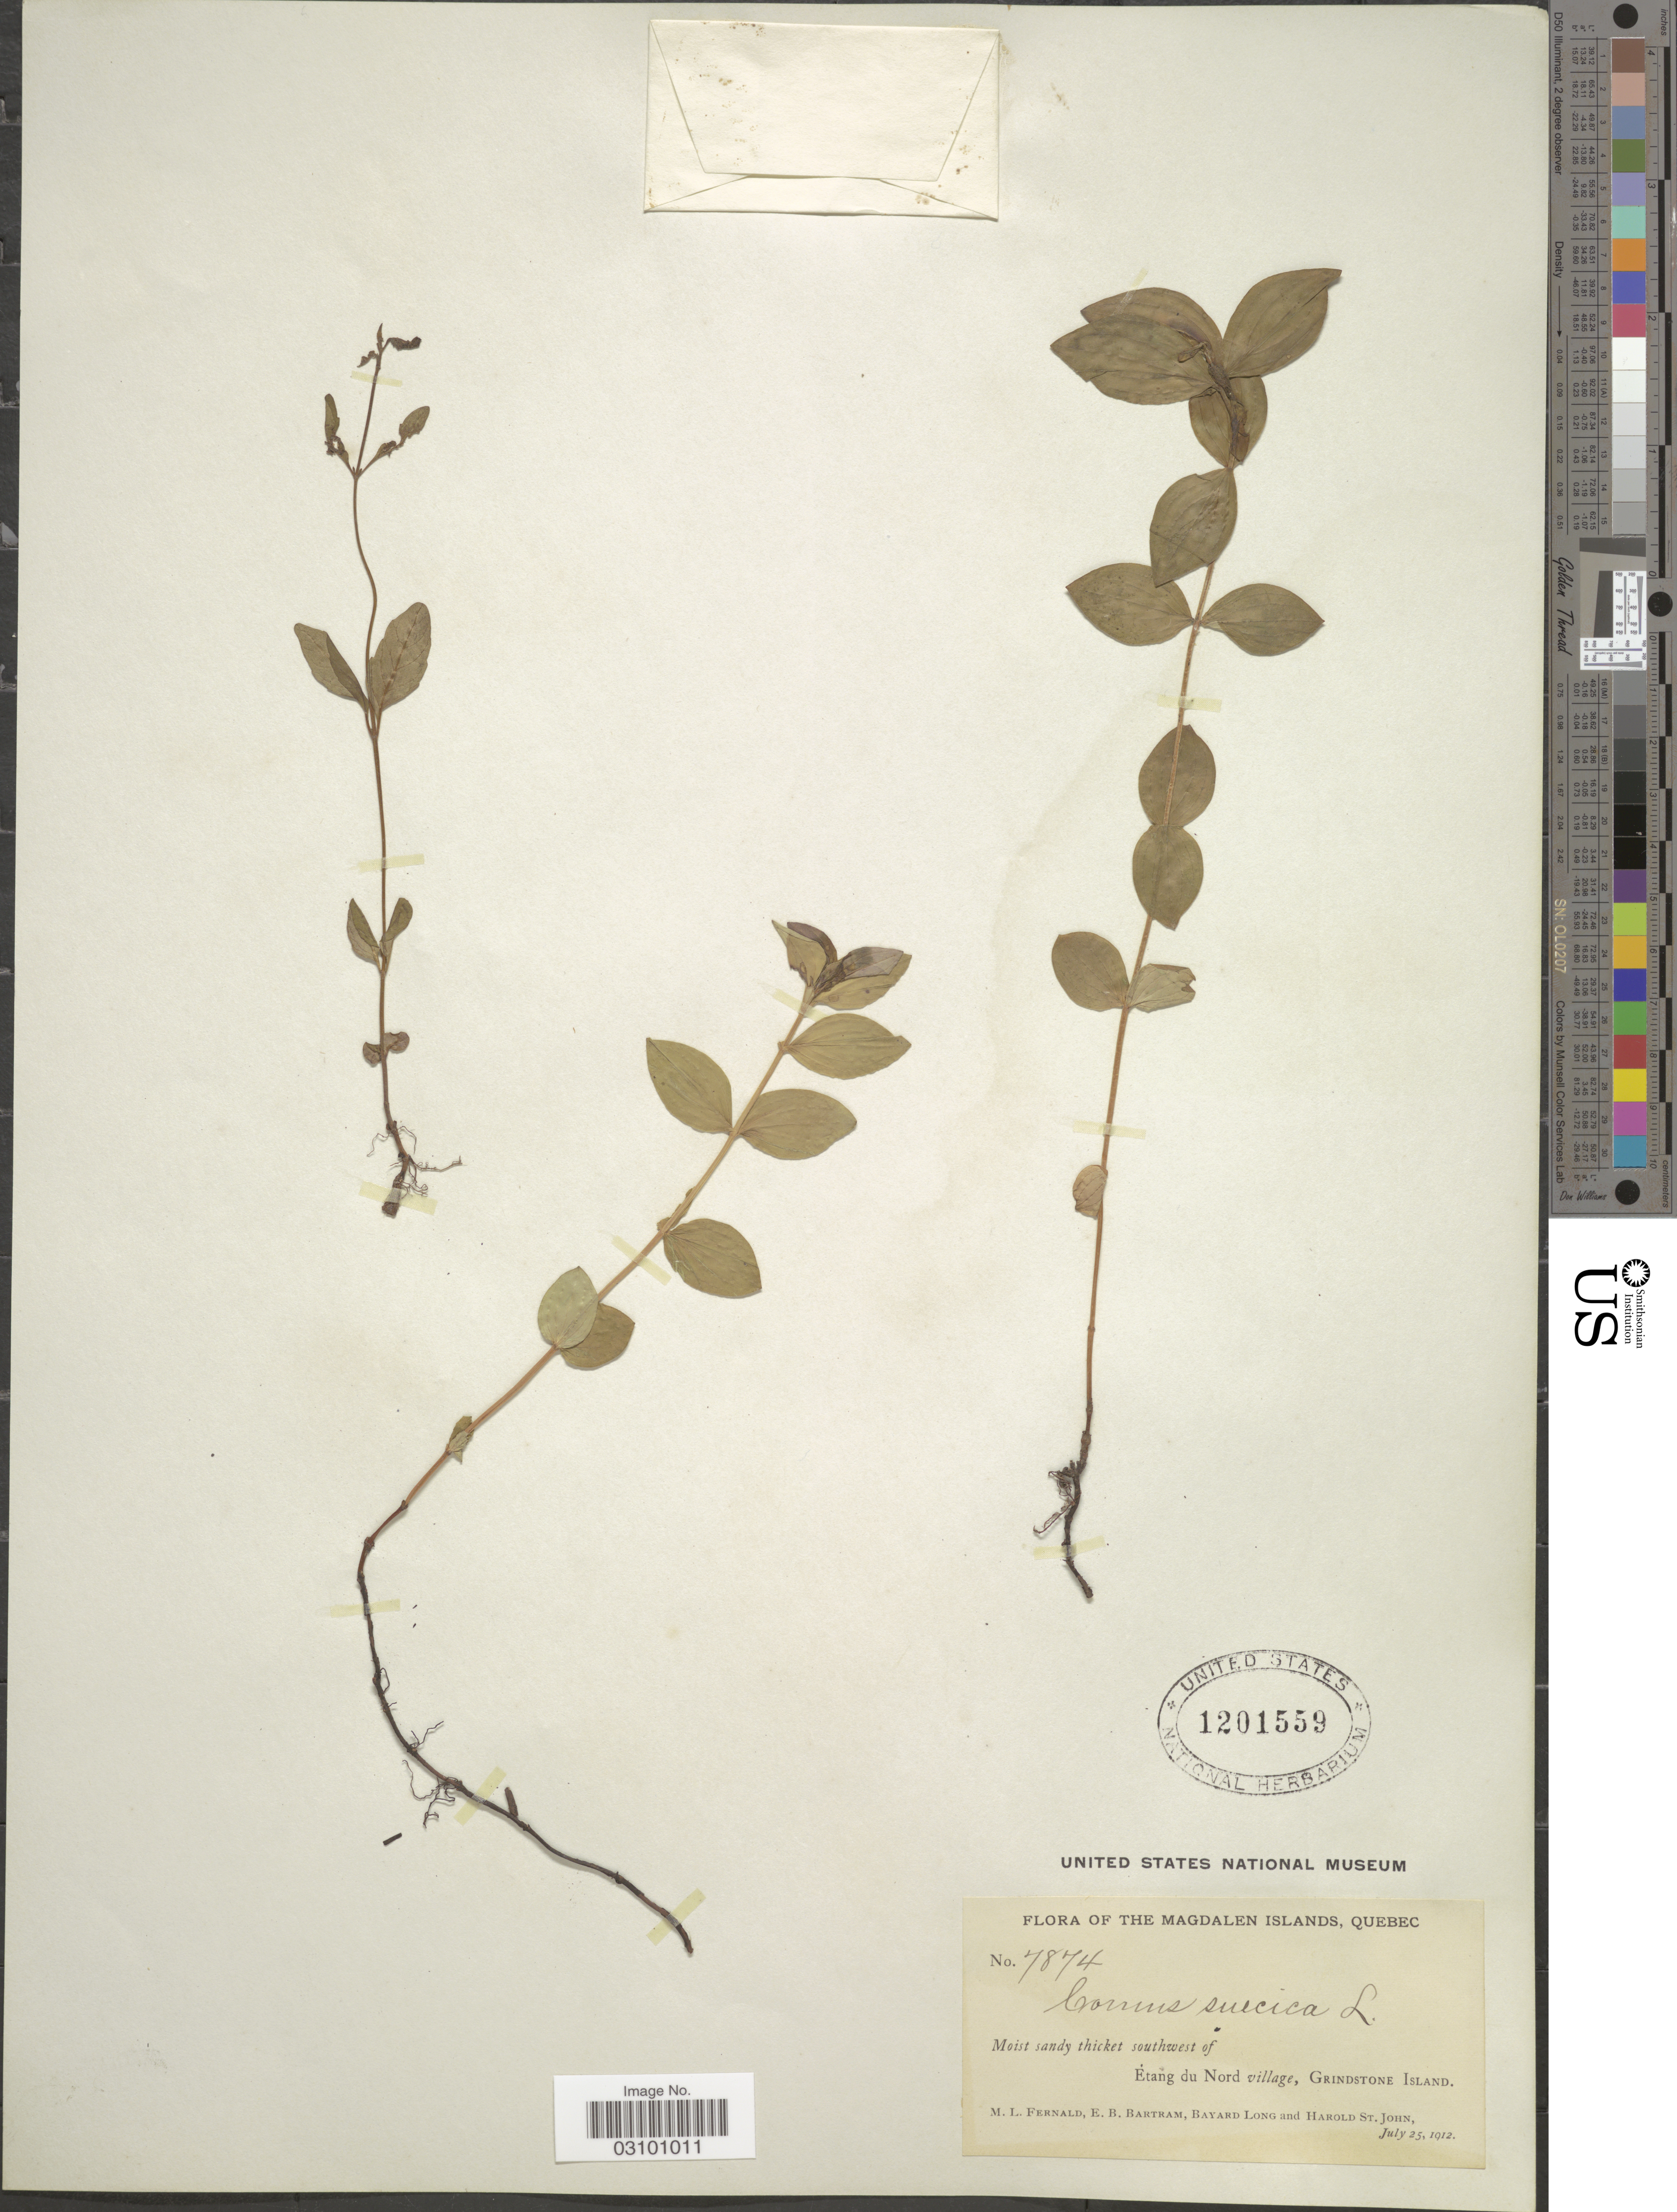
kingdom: Plantae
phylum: Tracheophyta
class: Magnoliopsida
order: Cornales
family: Cornaceae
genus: Cornus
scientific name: Cornus suecica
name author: L.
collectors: M. L. Fernald, E. B. Bartram, B. Long & H. St. John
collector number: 7874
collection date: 1912-07-25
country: Canada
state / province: Quebec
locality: Magdalen Islands. Moist sandy thicket southwest of Étang du Nord village, Grindstone Island.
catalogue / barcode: US 1201559